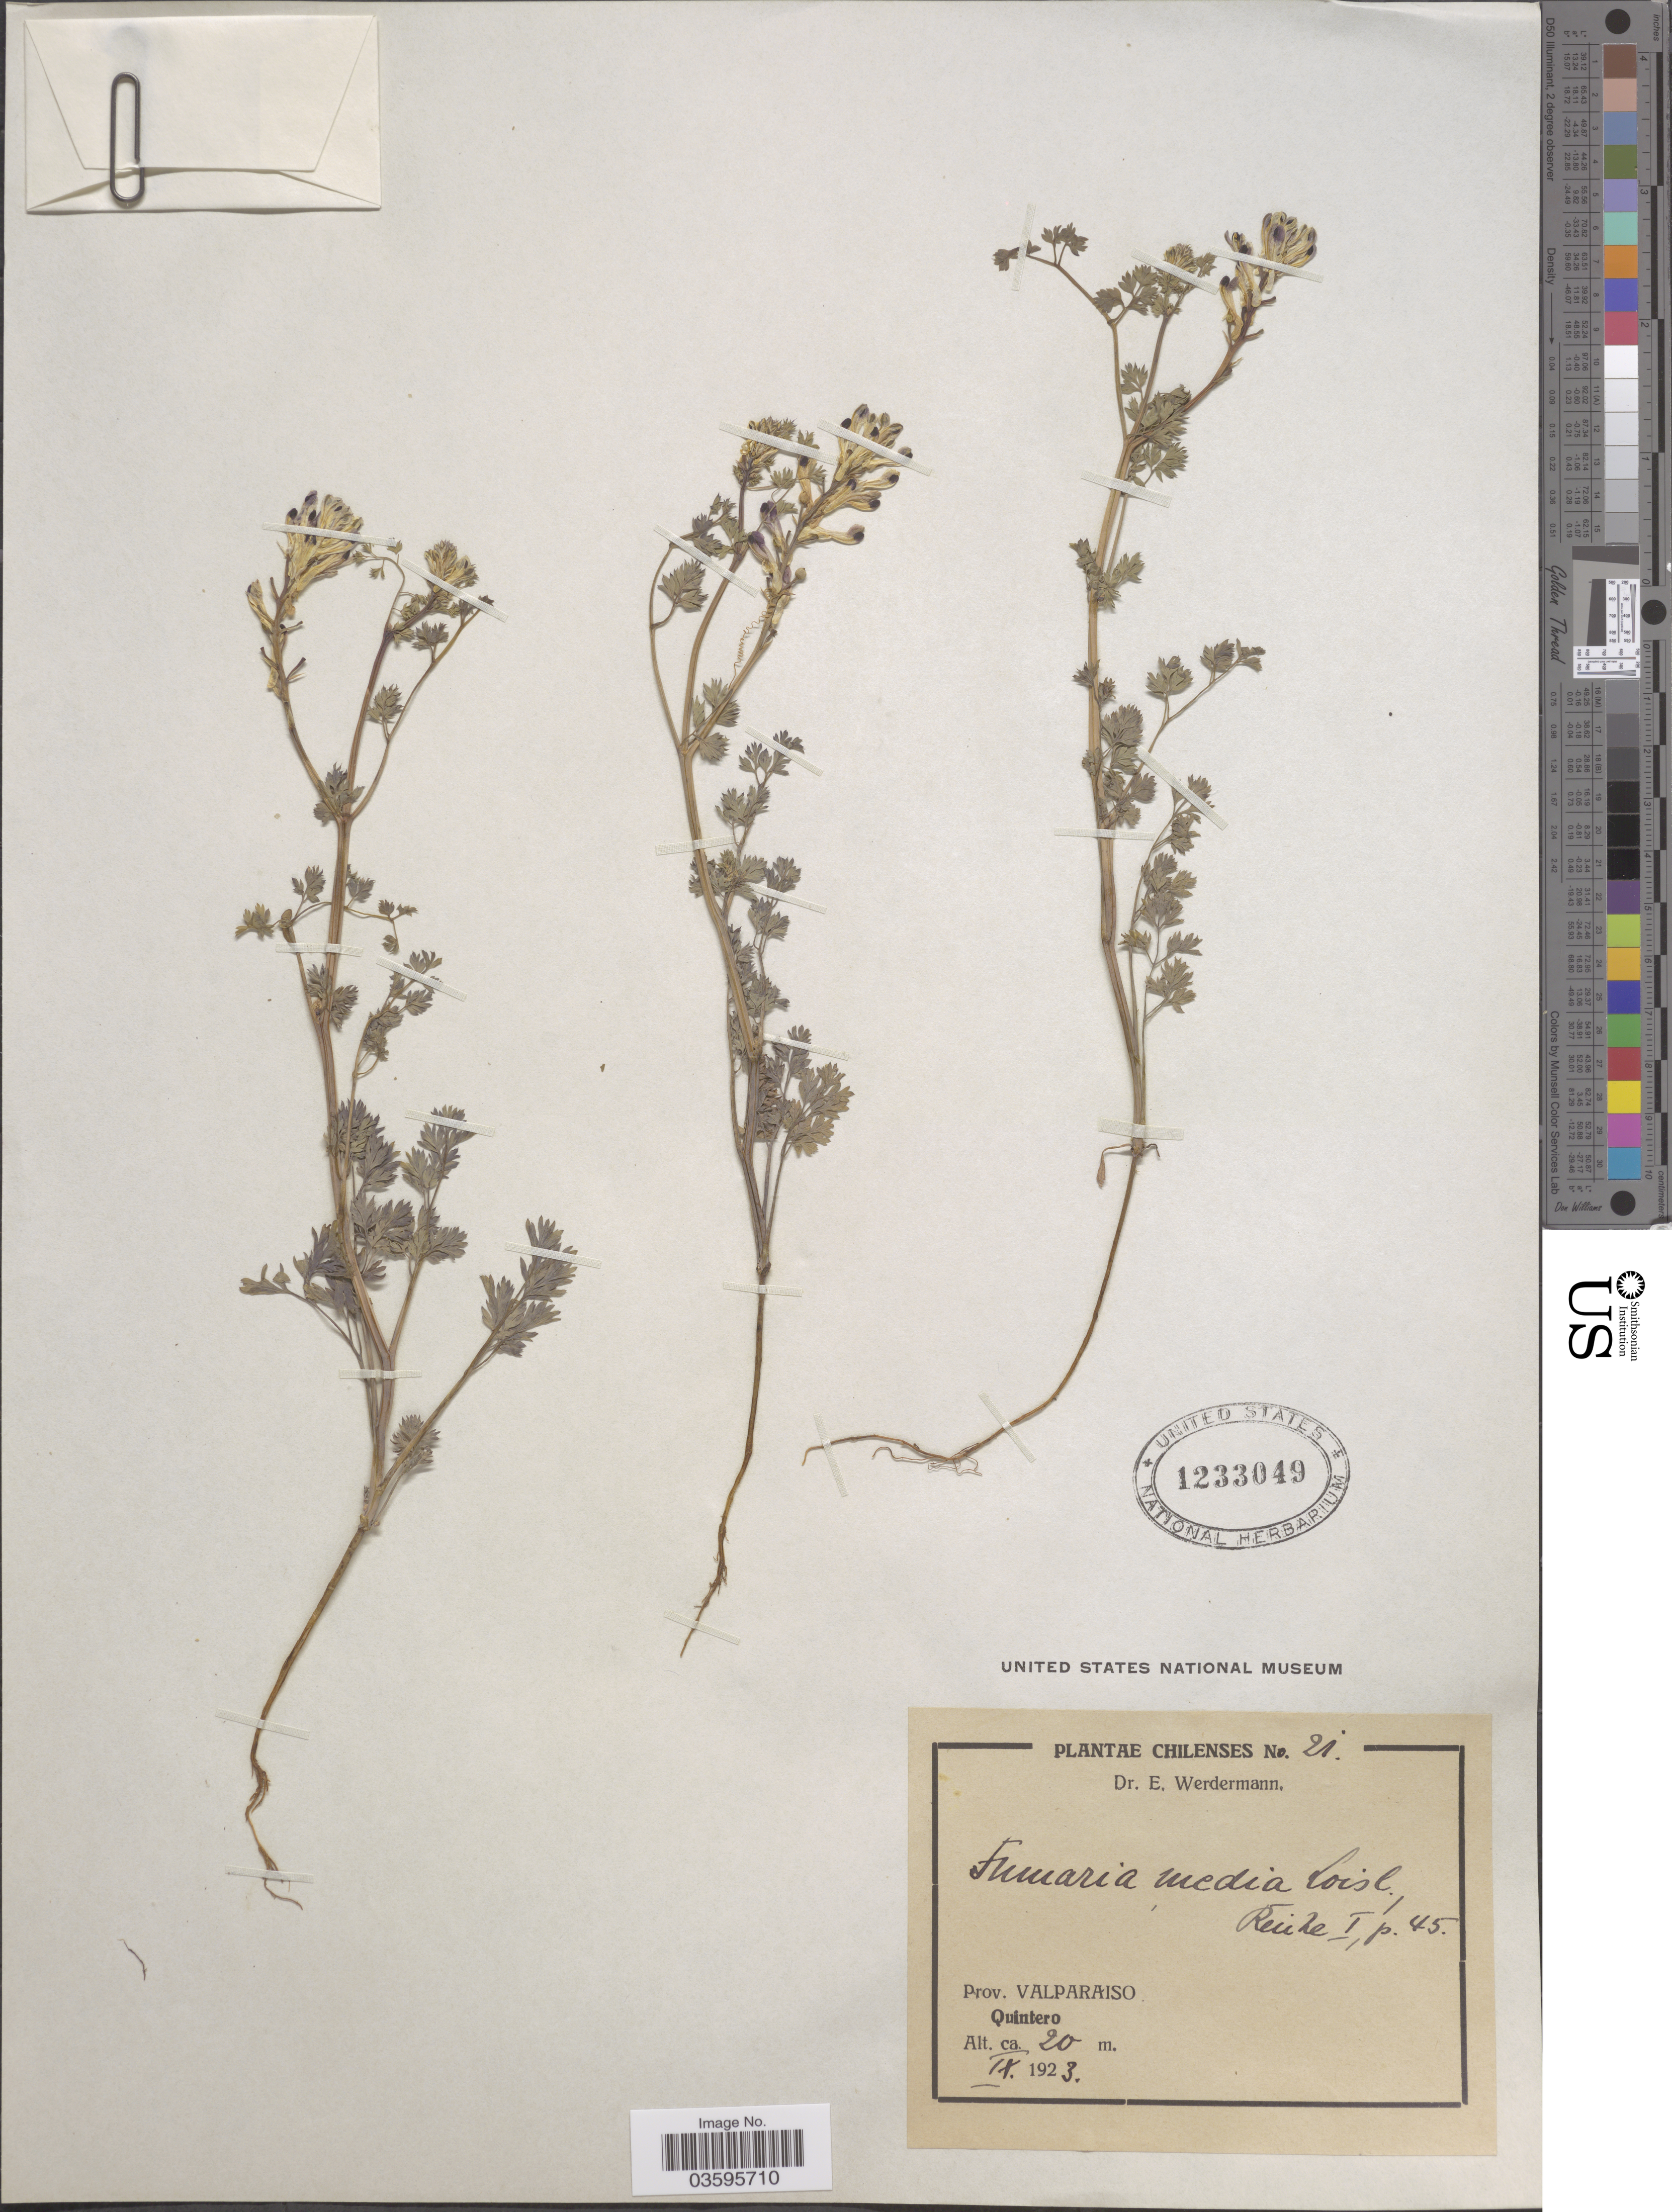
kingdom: Plantae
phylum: Tracheophyta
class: Magnoliopsida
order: Ranunculales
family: Papaveraceae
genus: Fumaria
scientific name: Fumaria media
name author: Loisel.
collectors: E. Werdermann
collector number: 21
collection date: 1923-09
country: Chile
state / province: Valparaíso (V)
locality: Quintero.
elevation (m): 20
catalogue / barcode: US 1233049